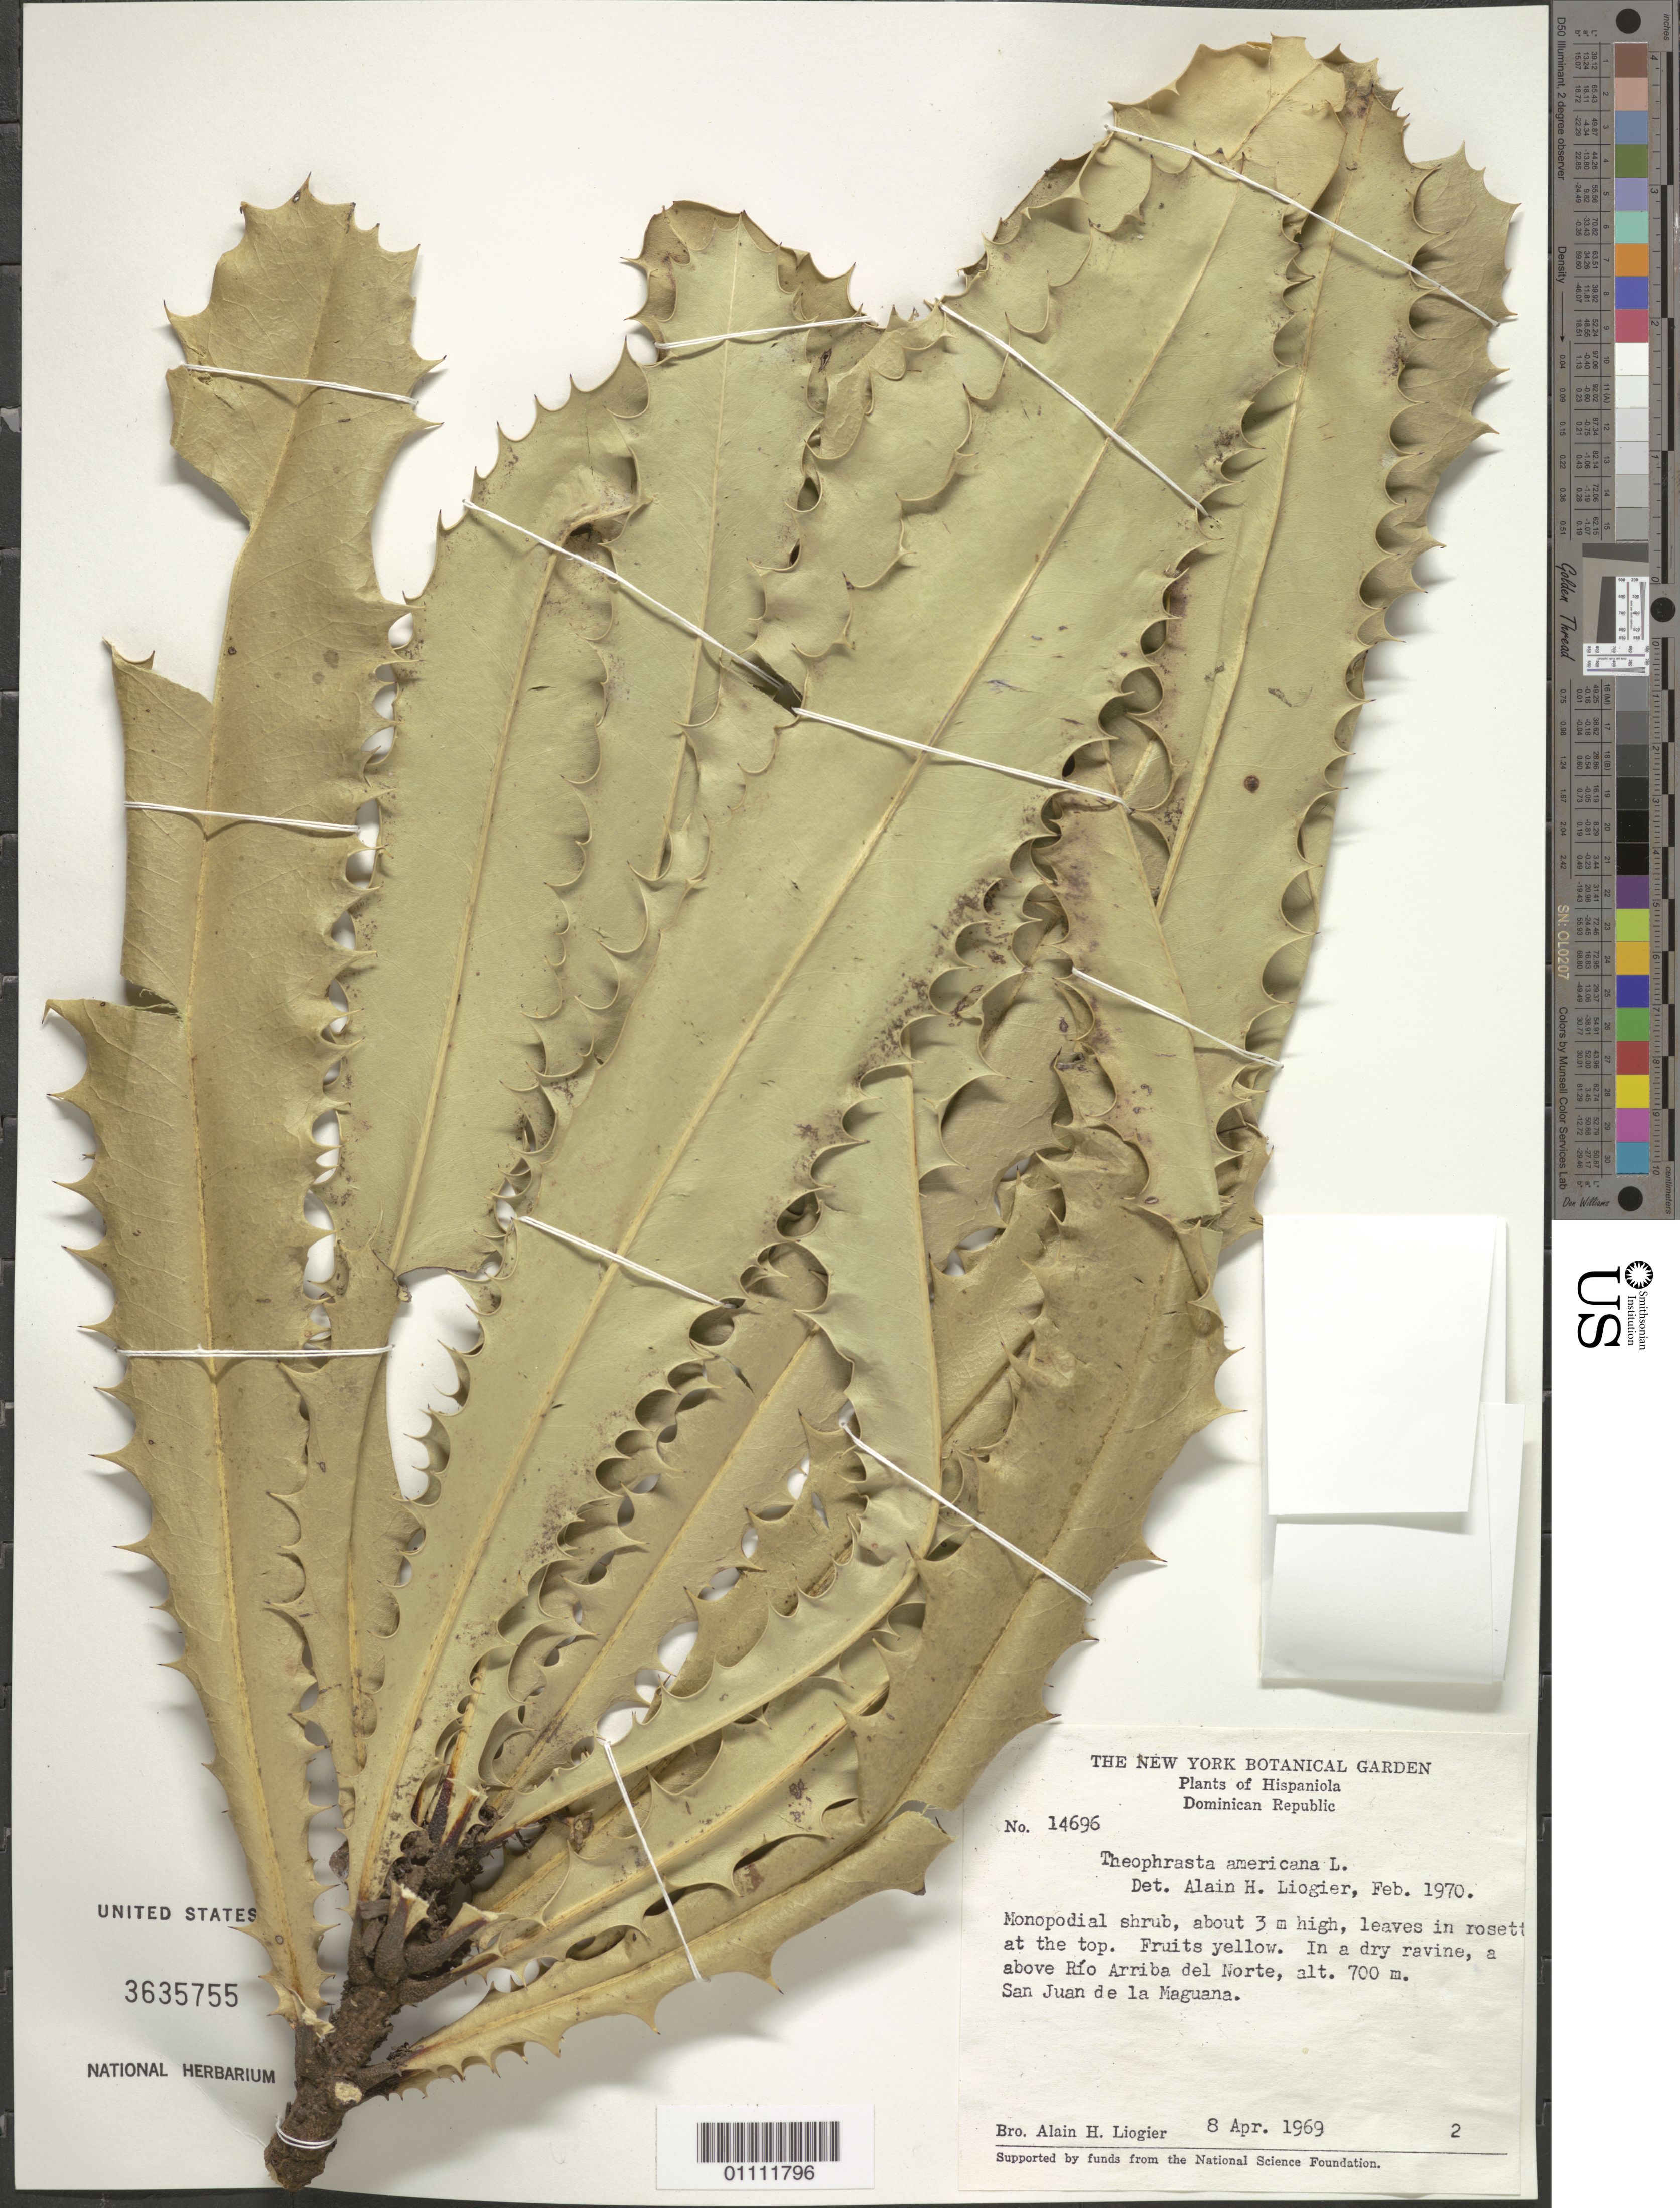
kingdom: Plantae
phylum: Tracheophyta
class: Magnoliopsida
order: Ericales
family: Primulaceae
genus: Theophrasta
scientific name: Theophrasta americana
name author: L.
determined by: Liogier, Alain H.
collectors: A. H. Liogier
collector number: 14696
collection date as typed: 08 Apr 1969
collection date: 1969-04-08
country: Dominican Republic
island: Hispaniola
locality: San Juan de la Maguana, above Río Arriba del Norte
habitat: In a dry ravine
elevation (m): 700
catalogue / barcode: US 3635755